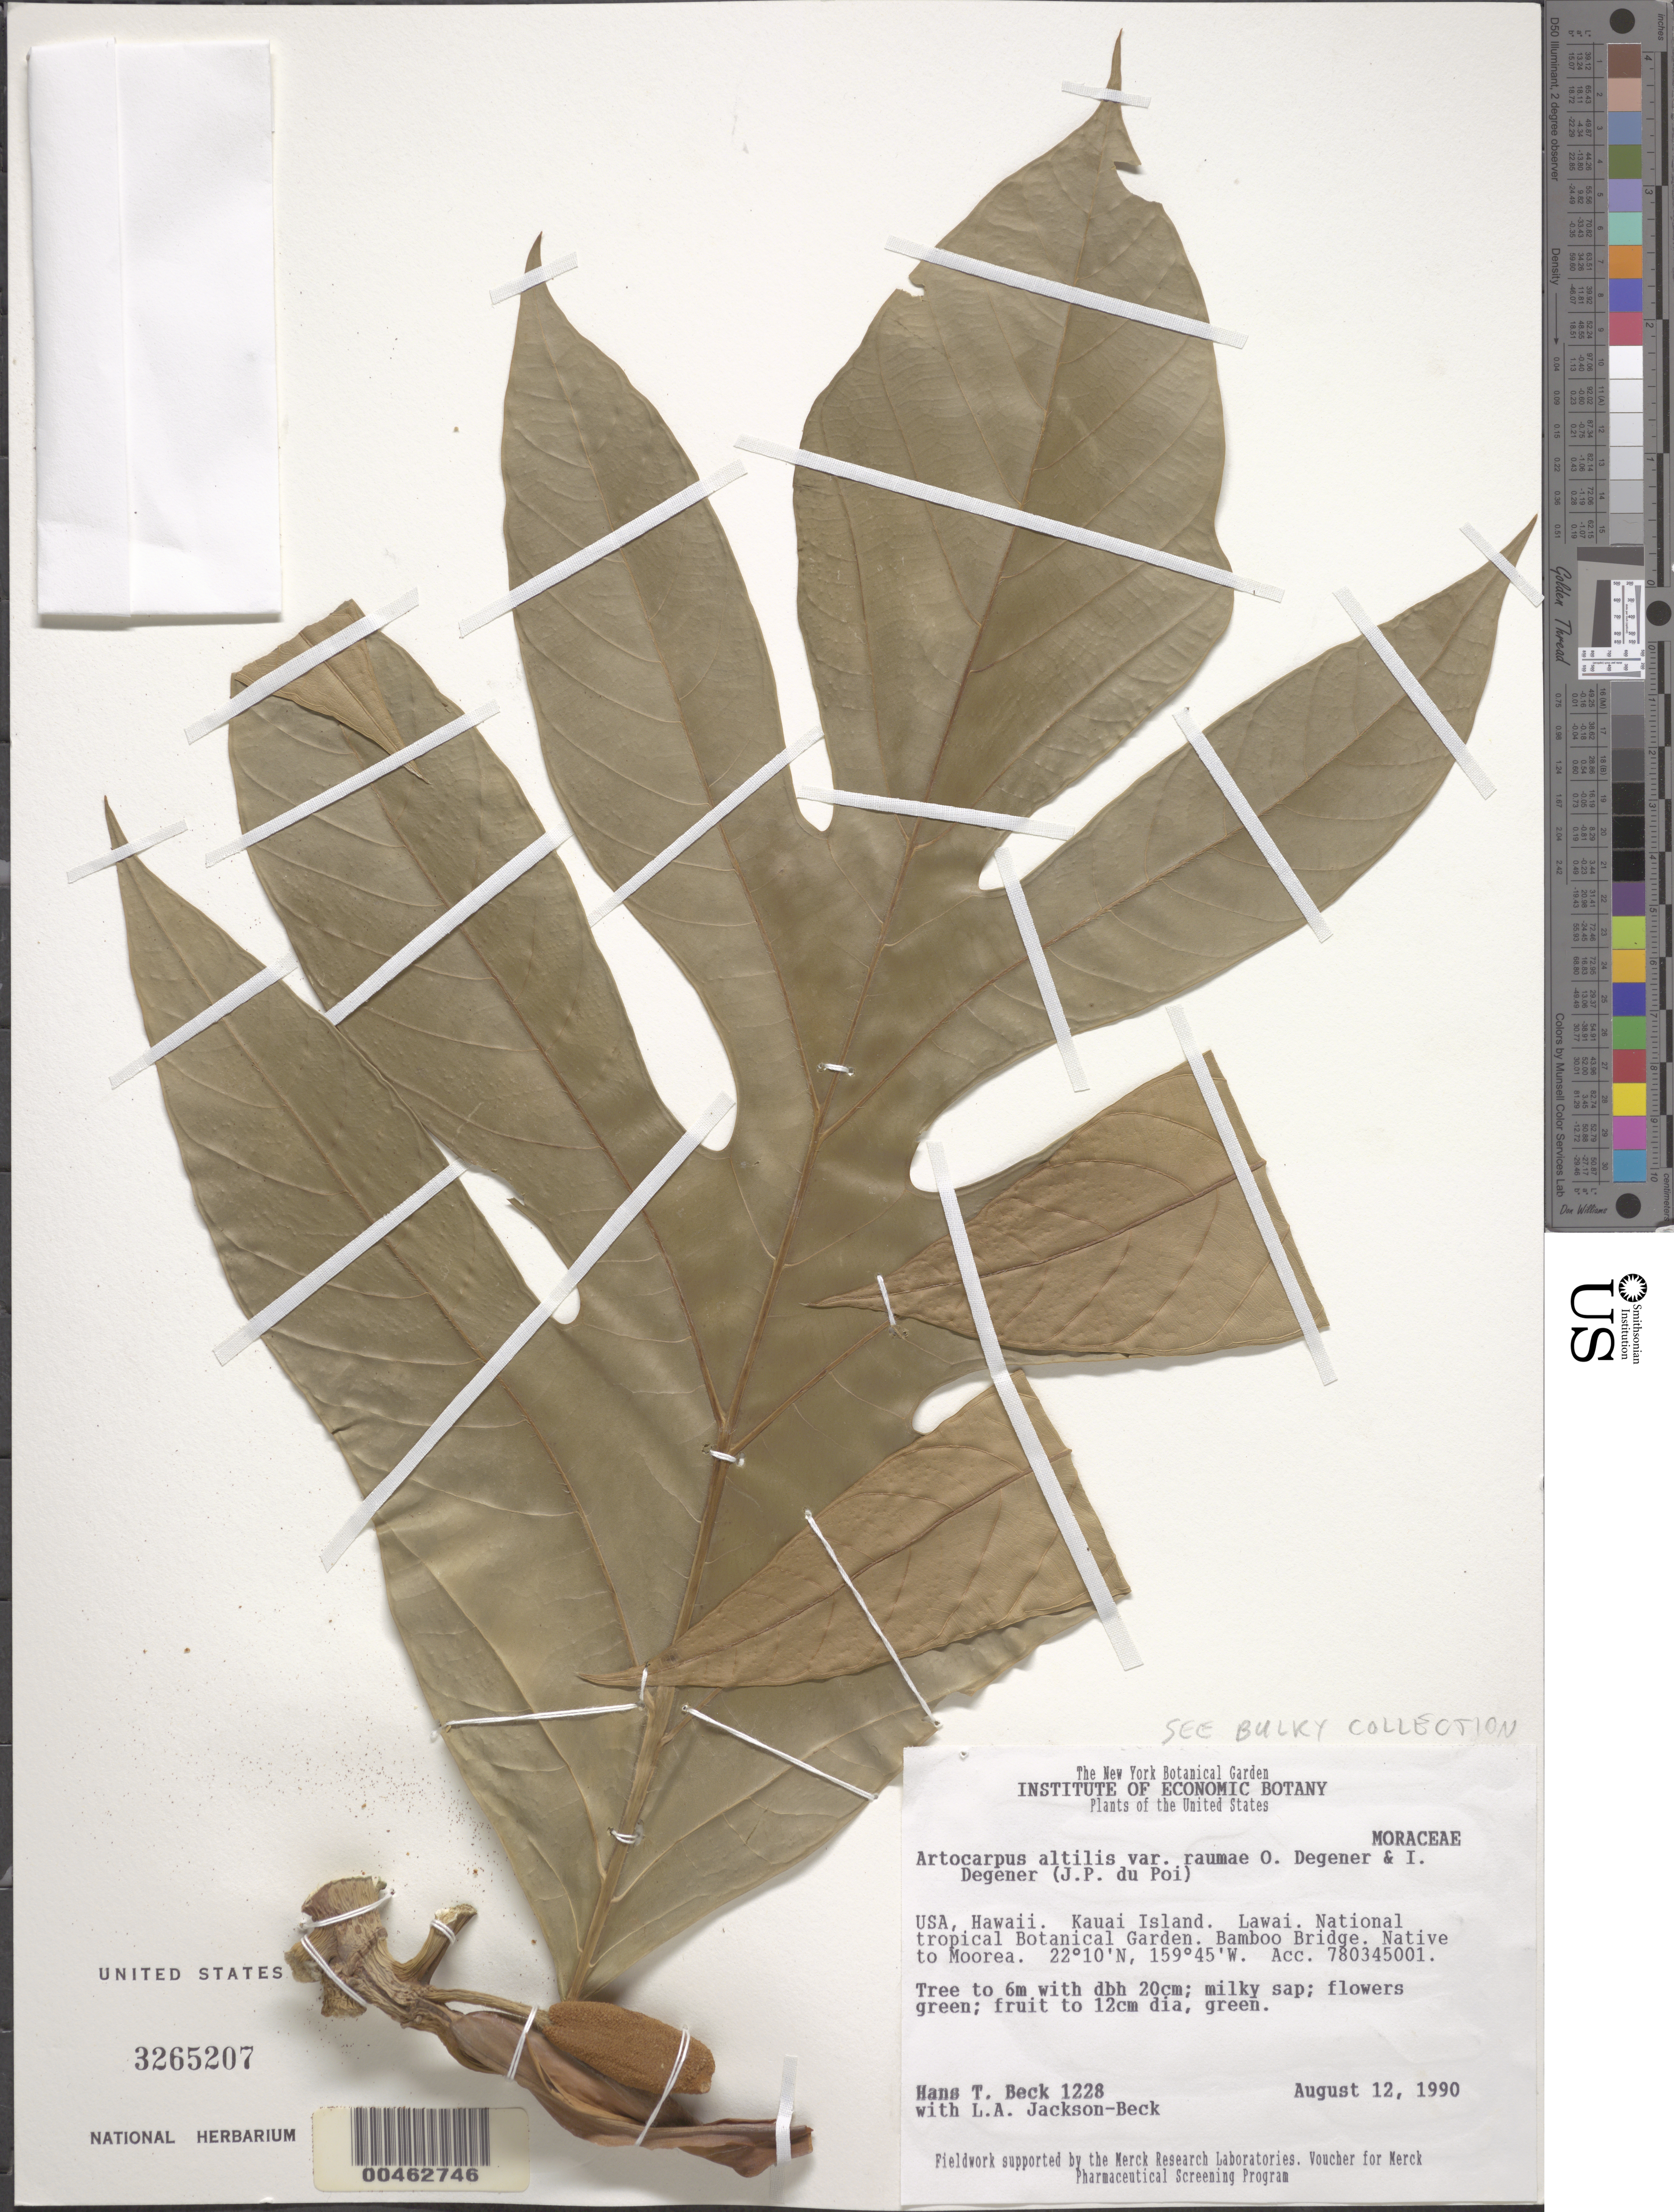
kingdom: Plantae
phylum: Tracheophyta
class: Magnoliopsida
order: Rosales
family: Moraceae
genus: Artocarpus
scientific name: Artocarpus altilis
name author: (Parkinson) Fosberg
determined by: Wagner, W. L., (BOT), Smithsonian Institution - National Museum of Natural History (UNITED STATES)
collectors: H. T. Beck & L. Jackson-Beck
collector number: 1228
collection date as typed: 12 Aug 1990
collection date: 1990-08-12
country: United States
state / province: Hawaii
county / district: Kauai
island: Kaua'i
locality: Lawai. National Tropical Botanical Garden. Bamboo Bridge.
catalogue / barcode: US 3265207